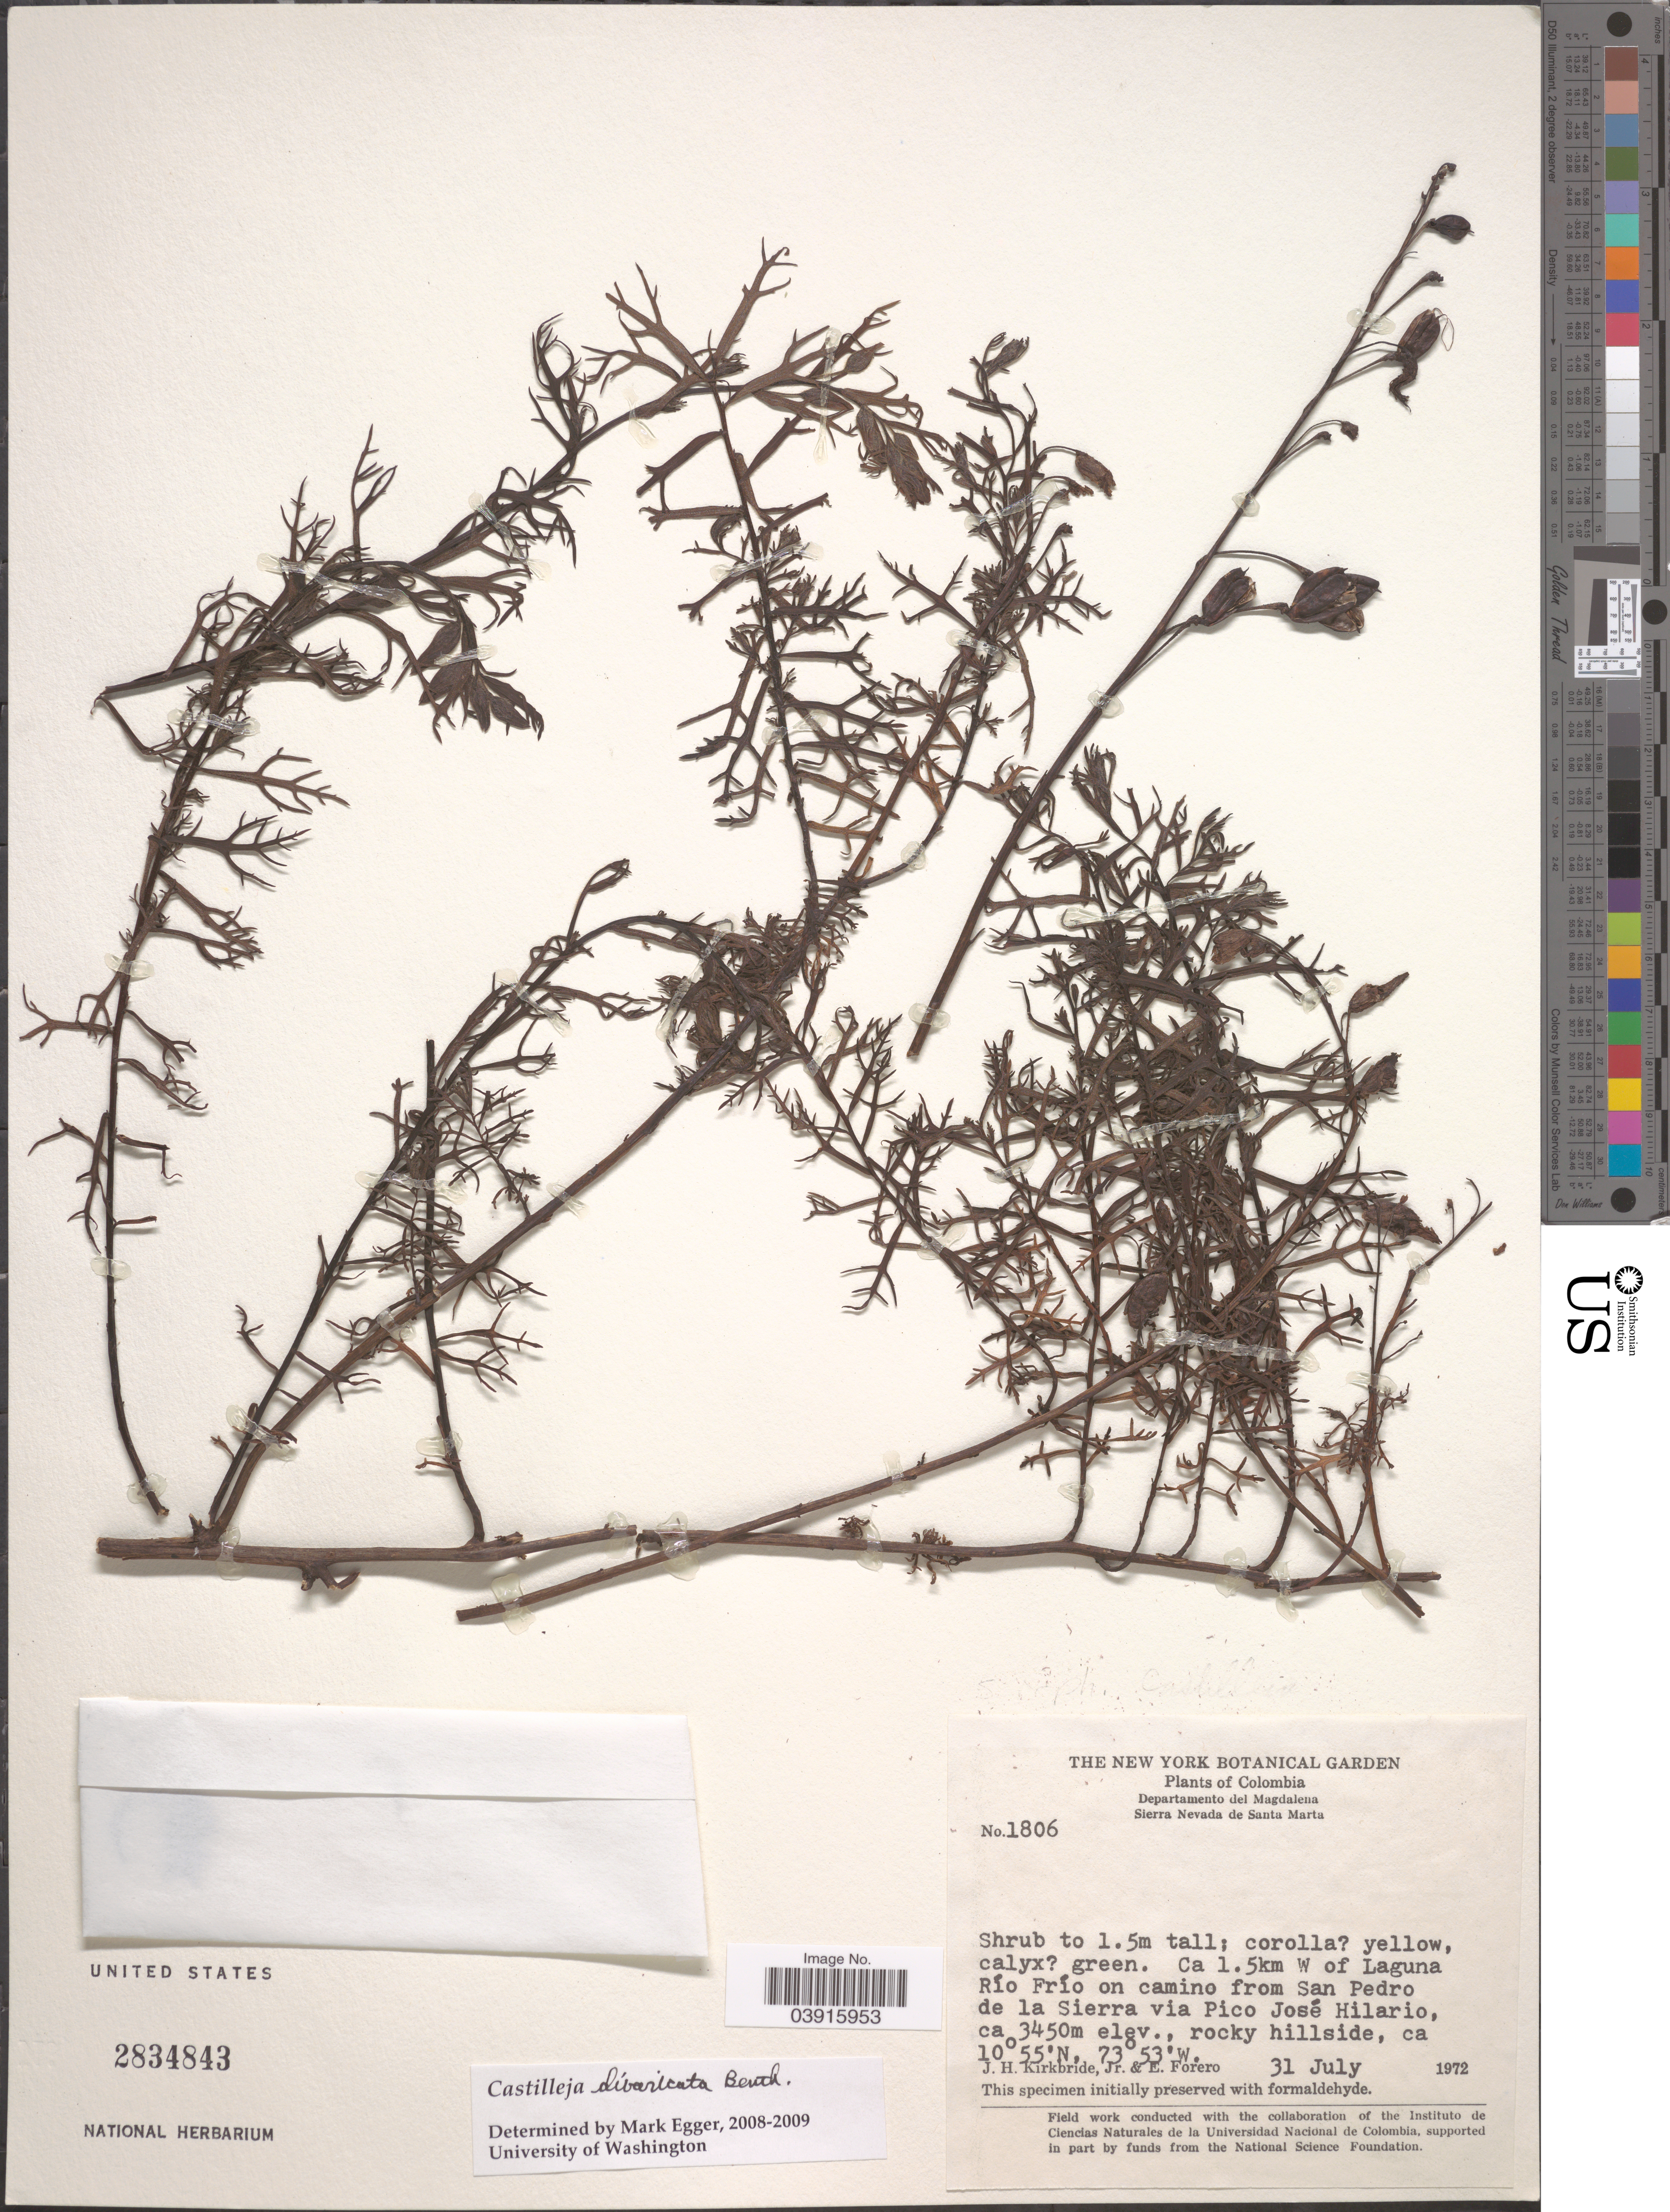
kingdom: Plantae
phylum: Tracheophyta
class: Magnoliopsida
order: Lamiales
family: Orobanchaceae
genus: Castilleja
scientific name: Castilleja divaricata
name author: Benth.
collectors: J. H. Kirkbride & E. Forero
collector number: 1806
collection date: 1972-07-31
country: Colombia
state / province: Magdalena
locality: Departamento del Magdalena. Sierra Nevada de Santa Marta. Ca 1.5km W of Laguna Río Frío on camino from San Pedro de la Sierra via Pico José Hilario.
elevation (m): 3450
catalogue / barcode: US 2834843